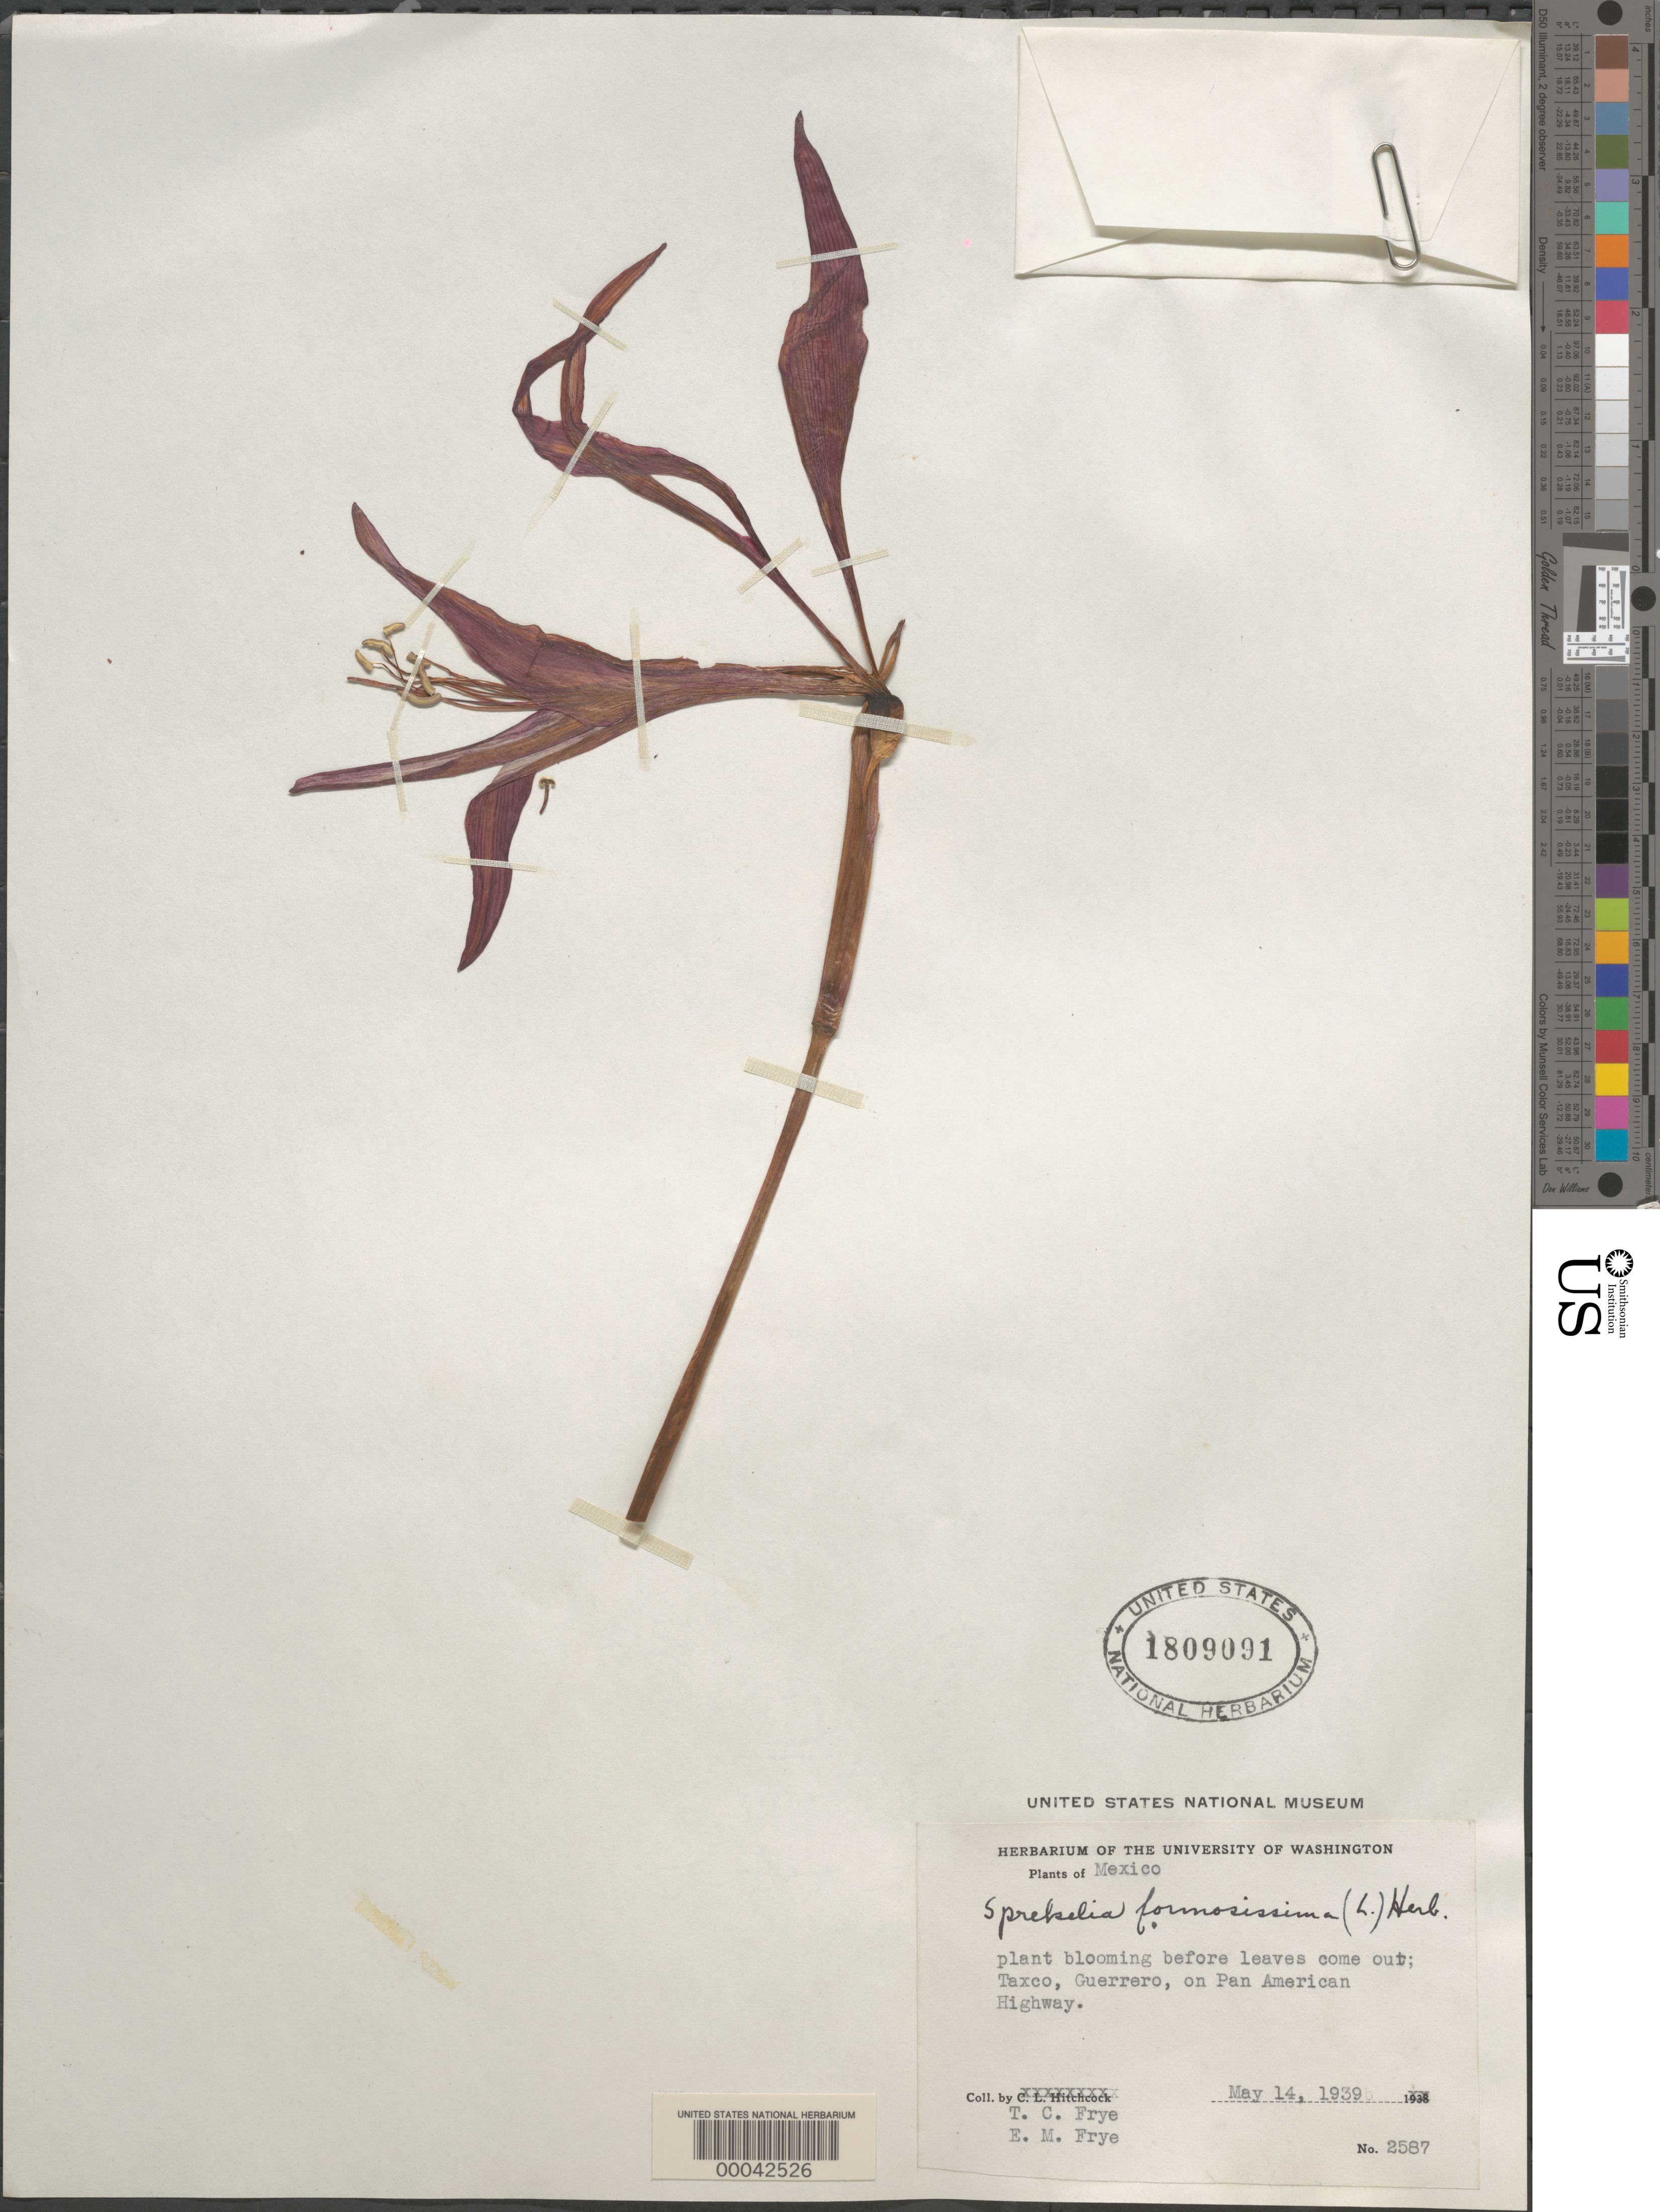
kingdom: Plantae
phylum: Tracheophyta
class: Liliopsida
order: Asparagales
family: Amaryllidaceae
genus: Sprekelia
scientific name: Sprekelia formosissima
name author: (L.) Herb.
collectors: T. C. Frye & E. Frye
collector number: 2587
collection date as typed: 14 May 1939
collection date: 1939-05-14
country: Mexico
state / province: Guerrero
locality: Taxco, on Pan American highway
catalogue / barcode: US 1809091